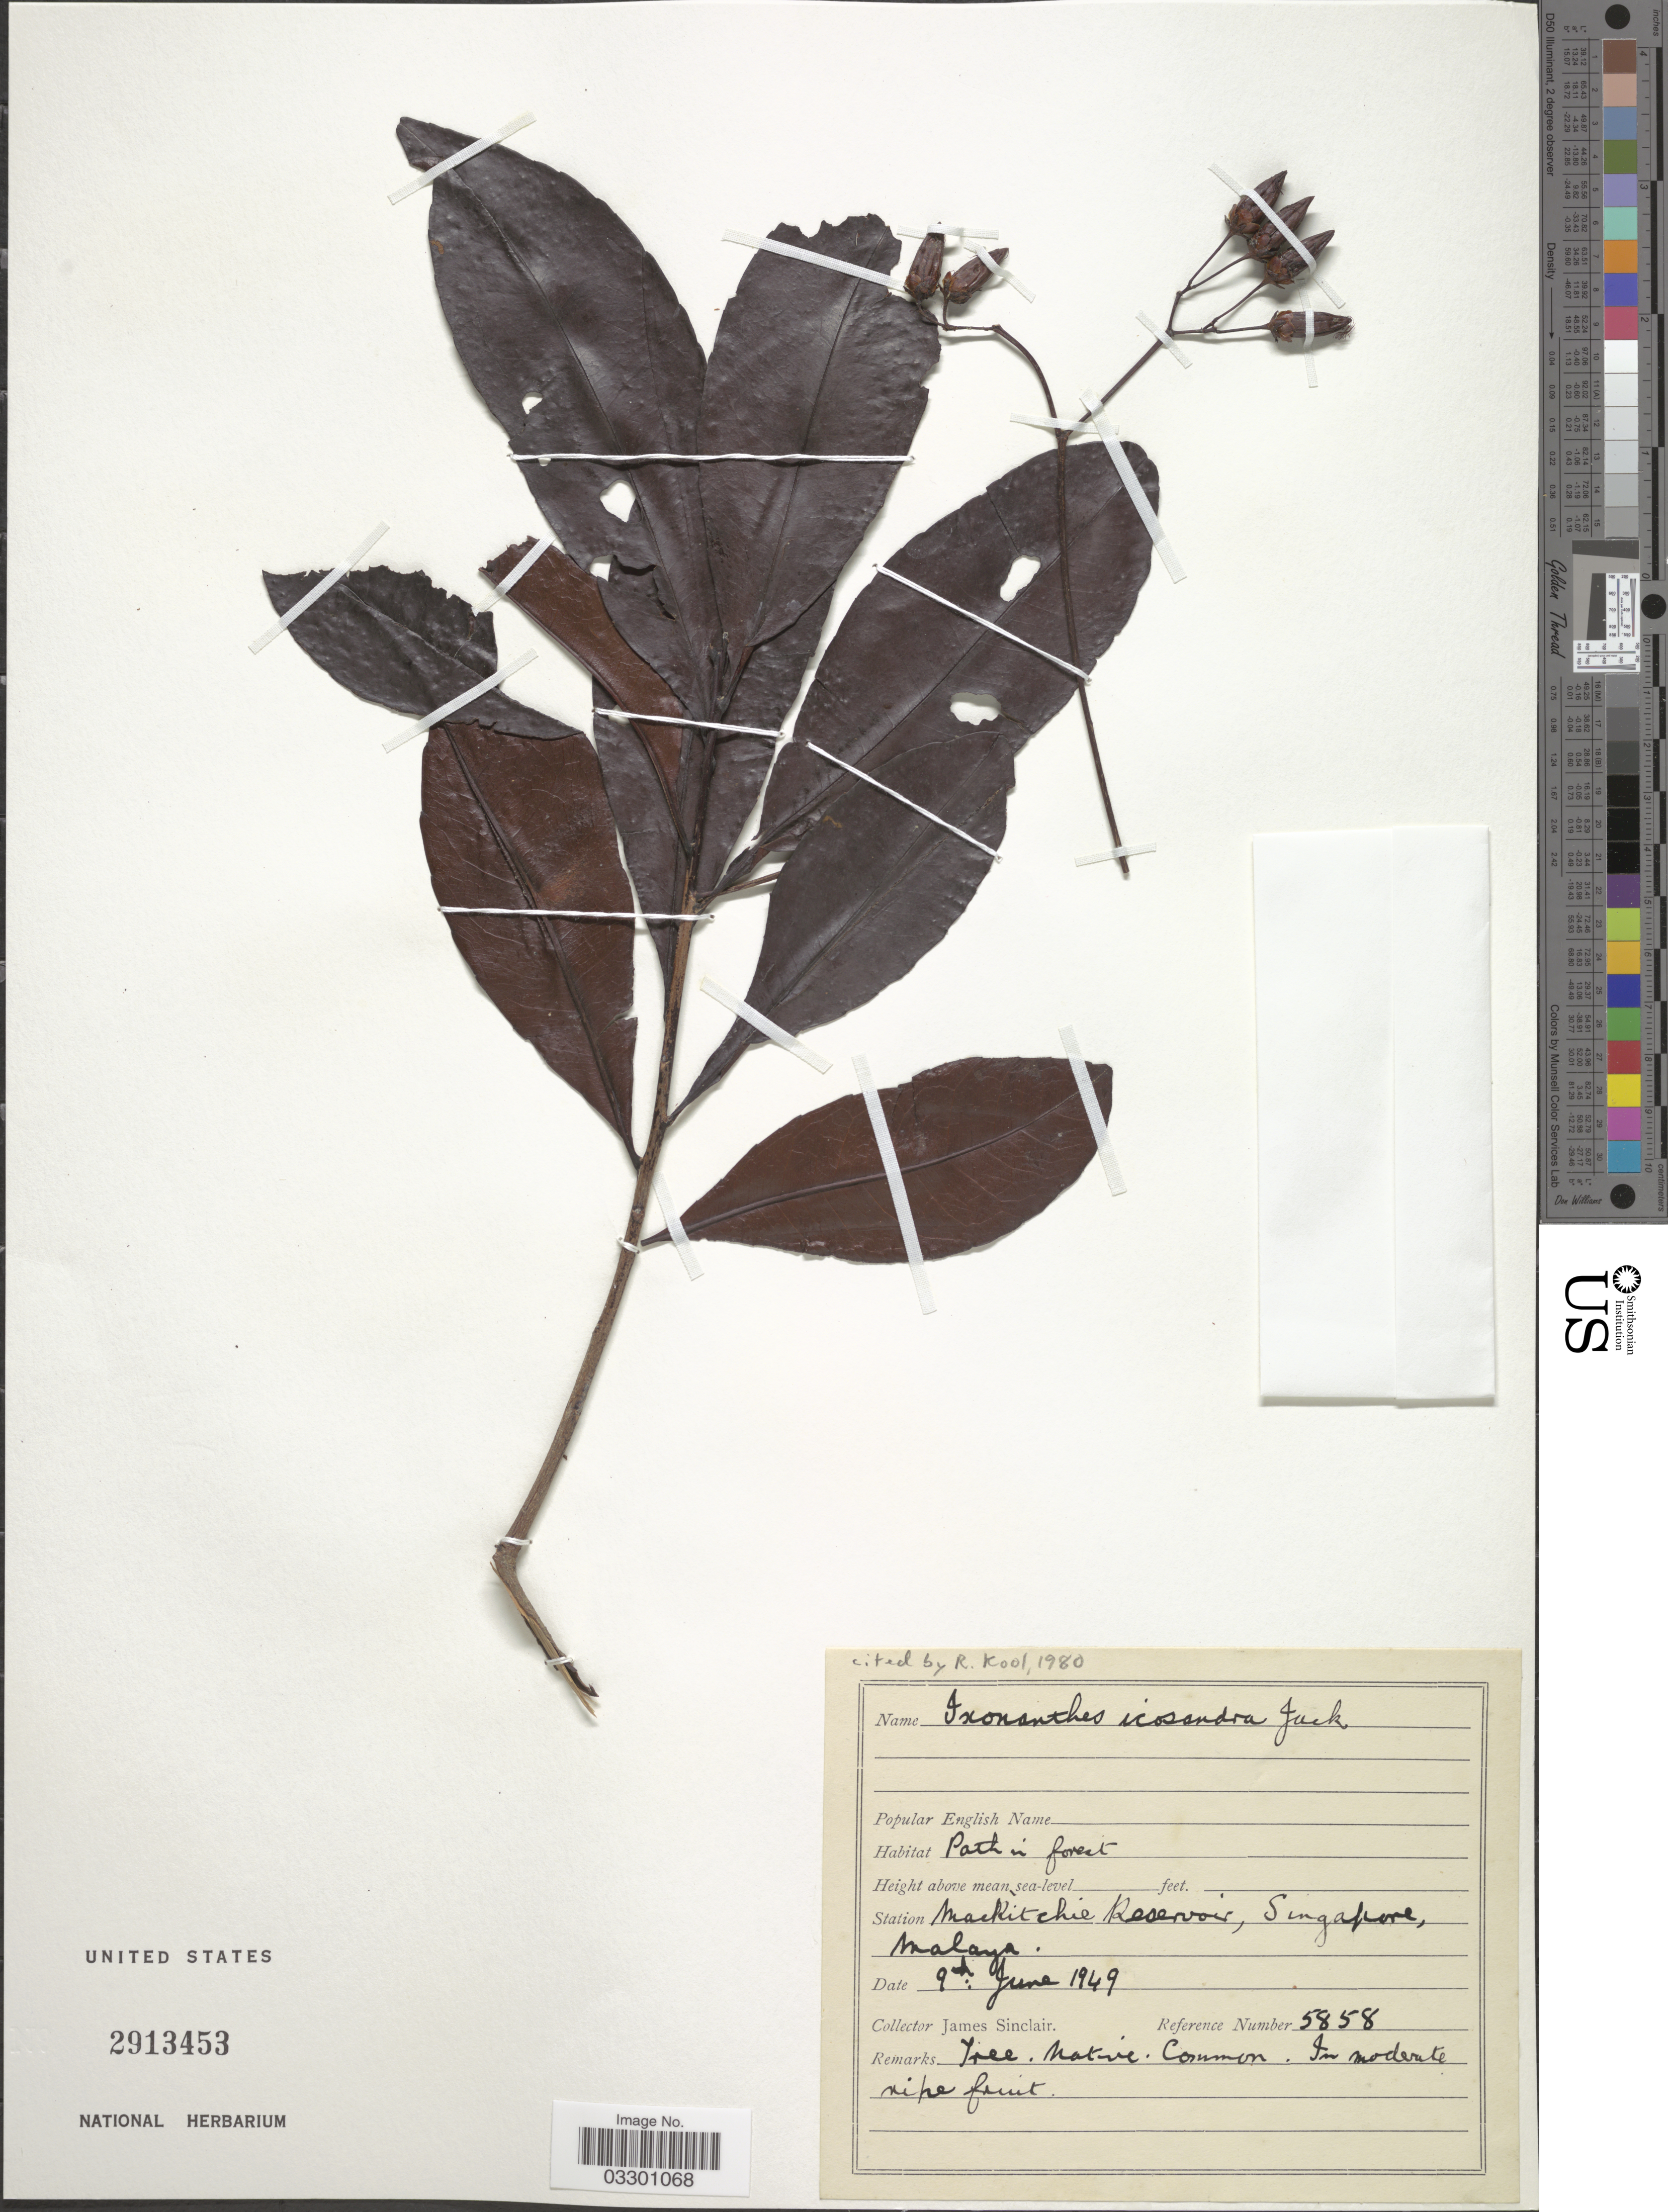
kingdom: Plantae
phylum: Tracheophyta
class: Magnoliopsida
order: Malpighiales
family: Ixonanthaceae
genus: Ixonanthes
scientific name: Ixonanthes icosandra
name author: Jack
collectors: J. Sinclair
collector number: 5858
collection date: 1949-06-09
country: Singapore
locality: Path in forest. Station MacRitchie Reservoir, Malaya.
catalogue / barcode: US 2913453